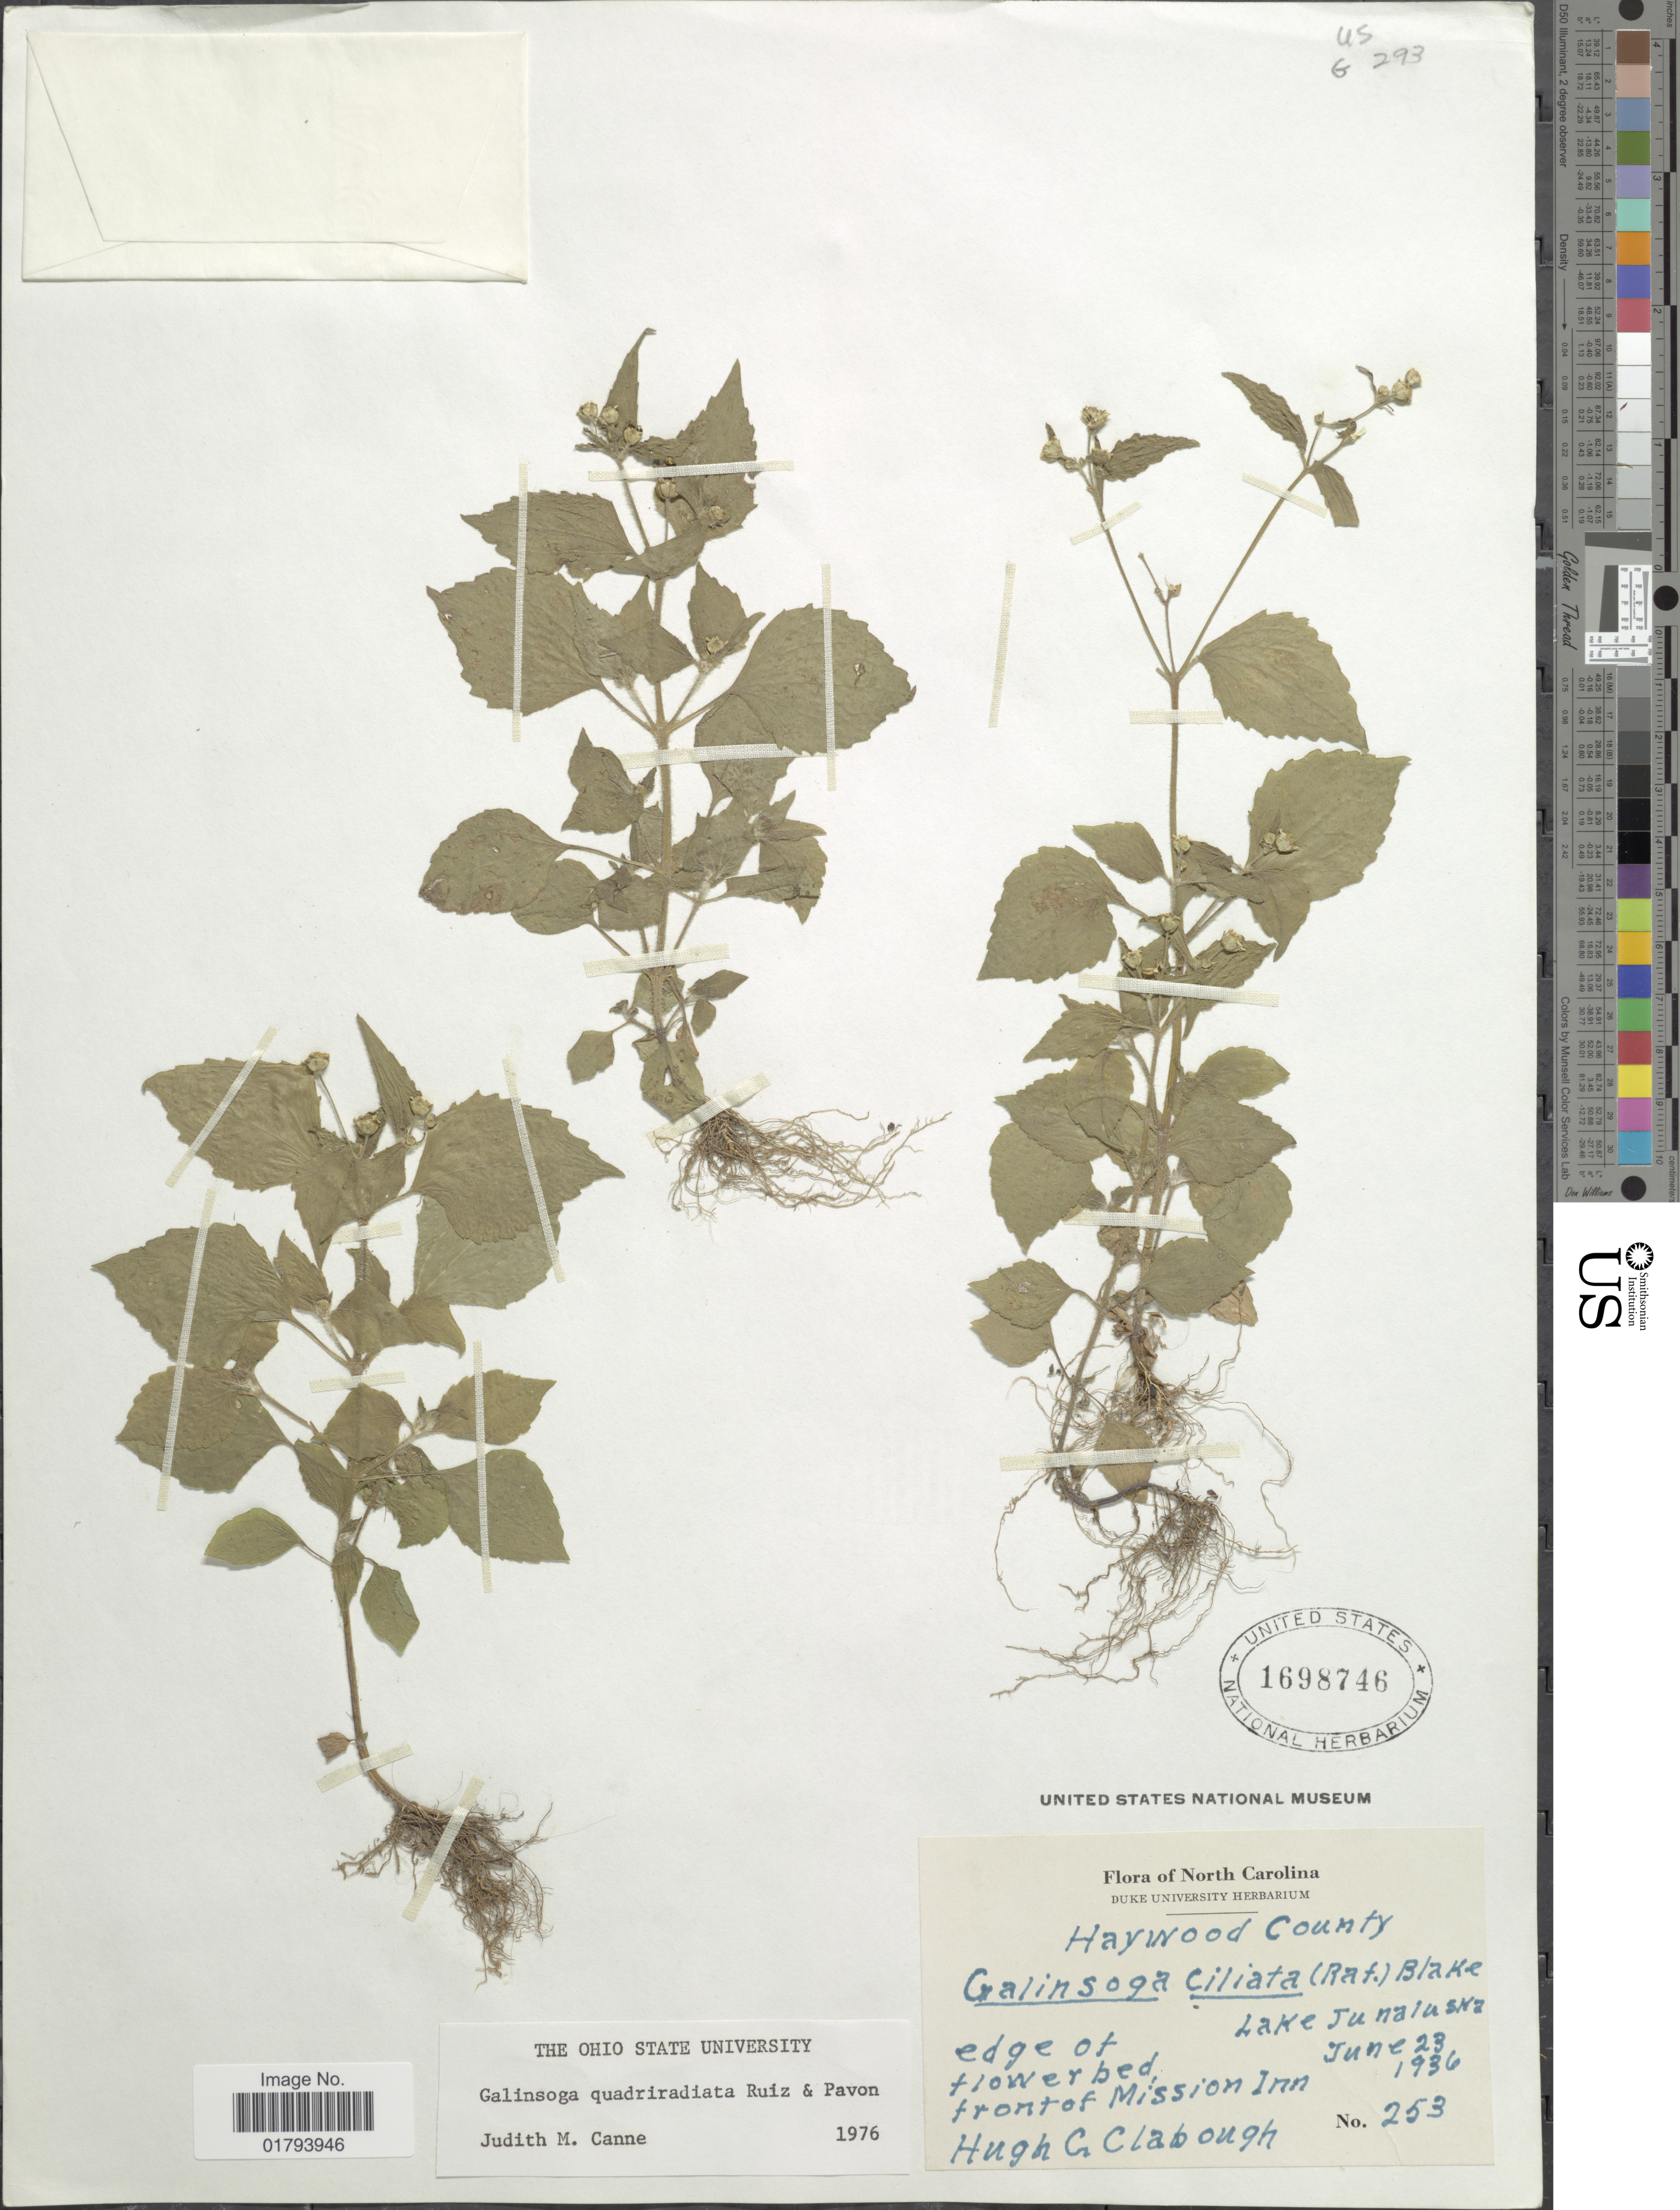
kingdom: Plantae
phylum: Tracheophyta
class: Magnoliopsida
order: Asterales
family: Asteraceae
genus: Galinsoga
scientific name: Galinsoga quadriradiata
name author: Ruiz & Pav.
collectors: H. Clabough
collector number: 253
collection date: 1936-06-23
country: United States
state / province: North Carolina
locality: Haywood County, Lake Junaluska, edge of flowerbed front of Mission Inn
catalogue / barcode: US 1698746